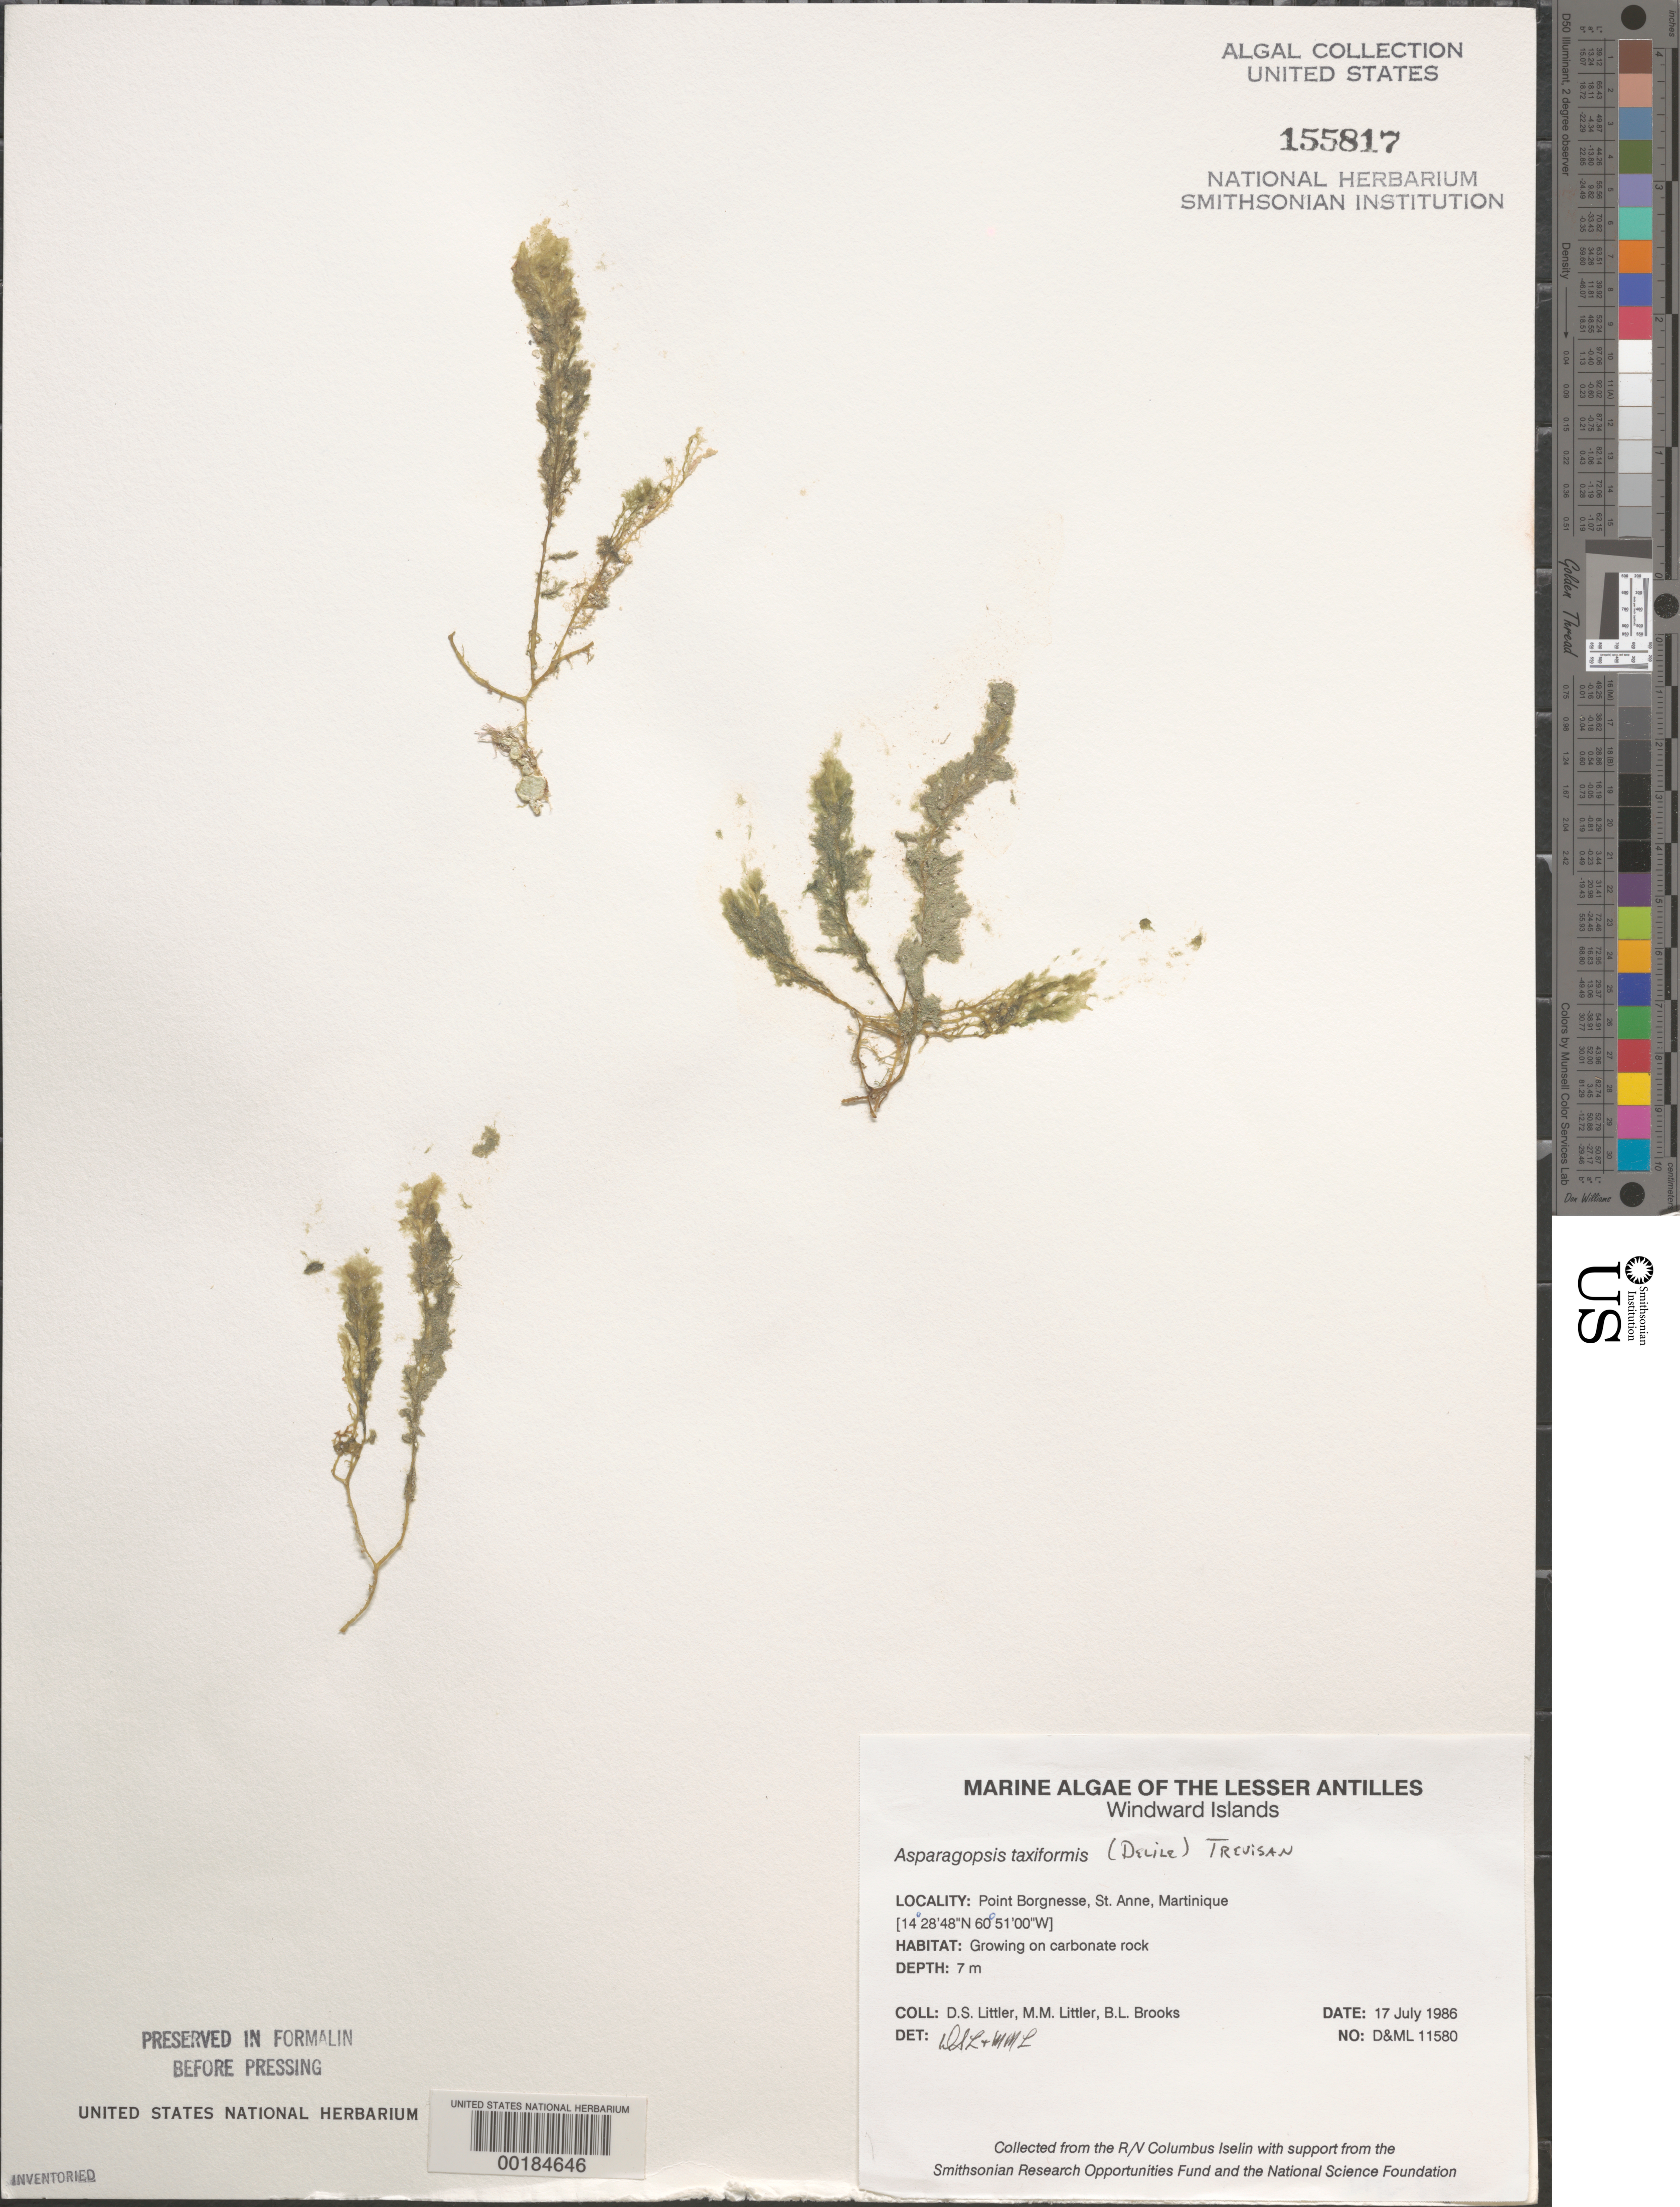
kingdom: Plantae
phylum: Rhodophyta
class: Florideophyceae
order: Bonnemaisoniales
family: Bonnemaisoniaceae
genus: Asparagopsis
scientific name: Asparagopsis taxiformis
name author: (Delile) Trevis.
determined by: Littler, D. S.; Littler, M. M.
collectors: D. S. Littler, M. M. Littler & B. Brooks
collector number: D&ML 11580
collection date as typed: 17 Jul 1986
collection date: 1986-07-17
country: Martinique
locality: Pointe Borgnesse, St. Anne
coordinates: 14 28' 48" N, 60 51' 00" W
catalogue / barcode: US 155817